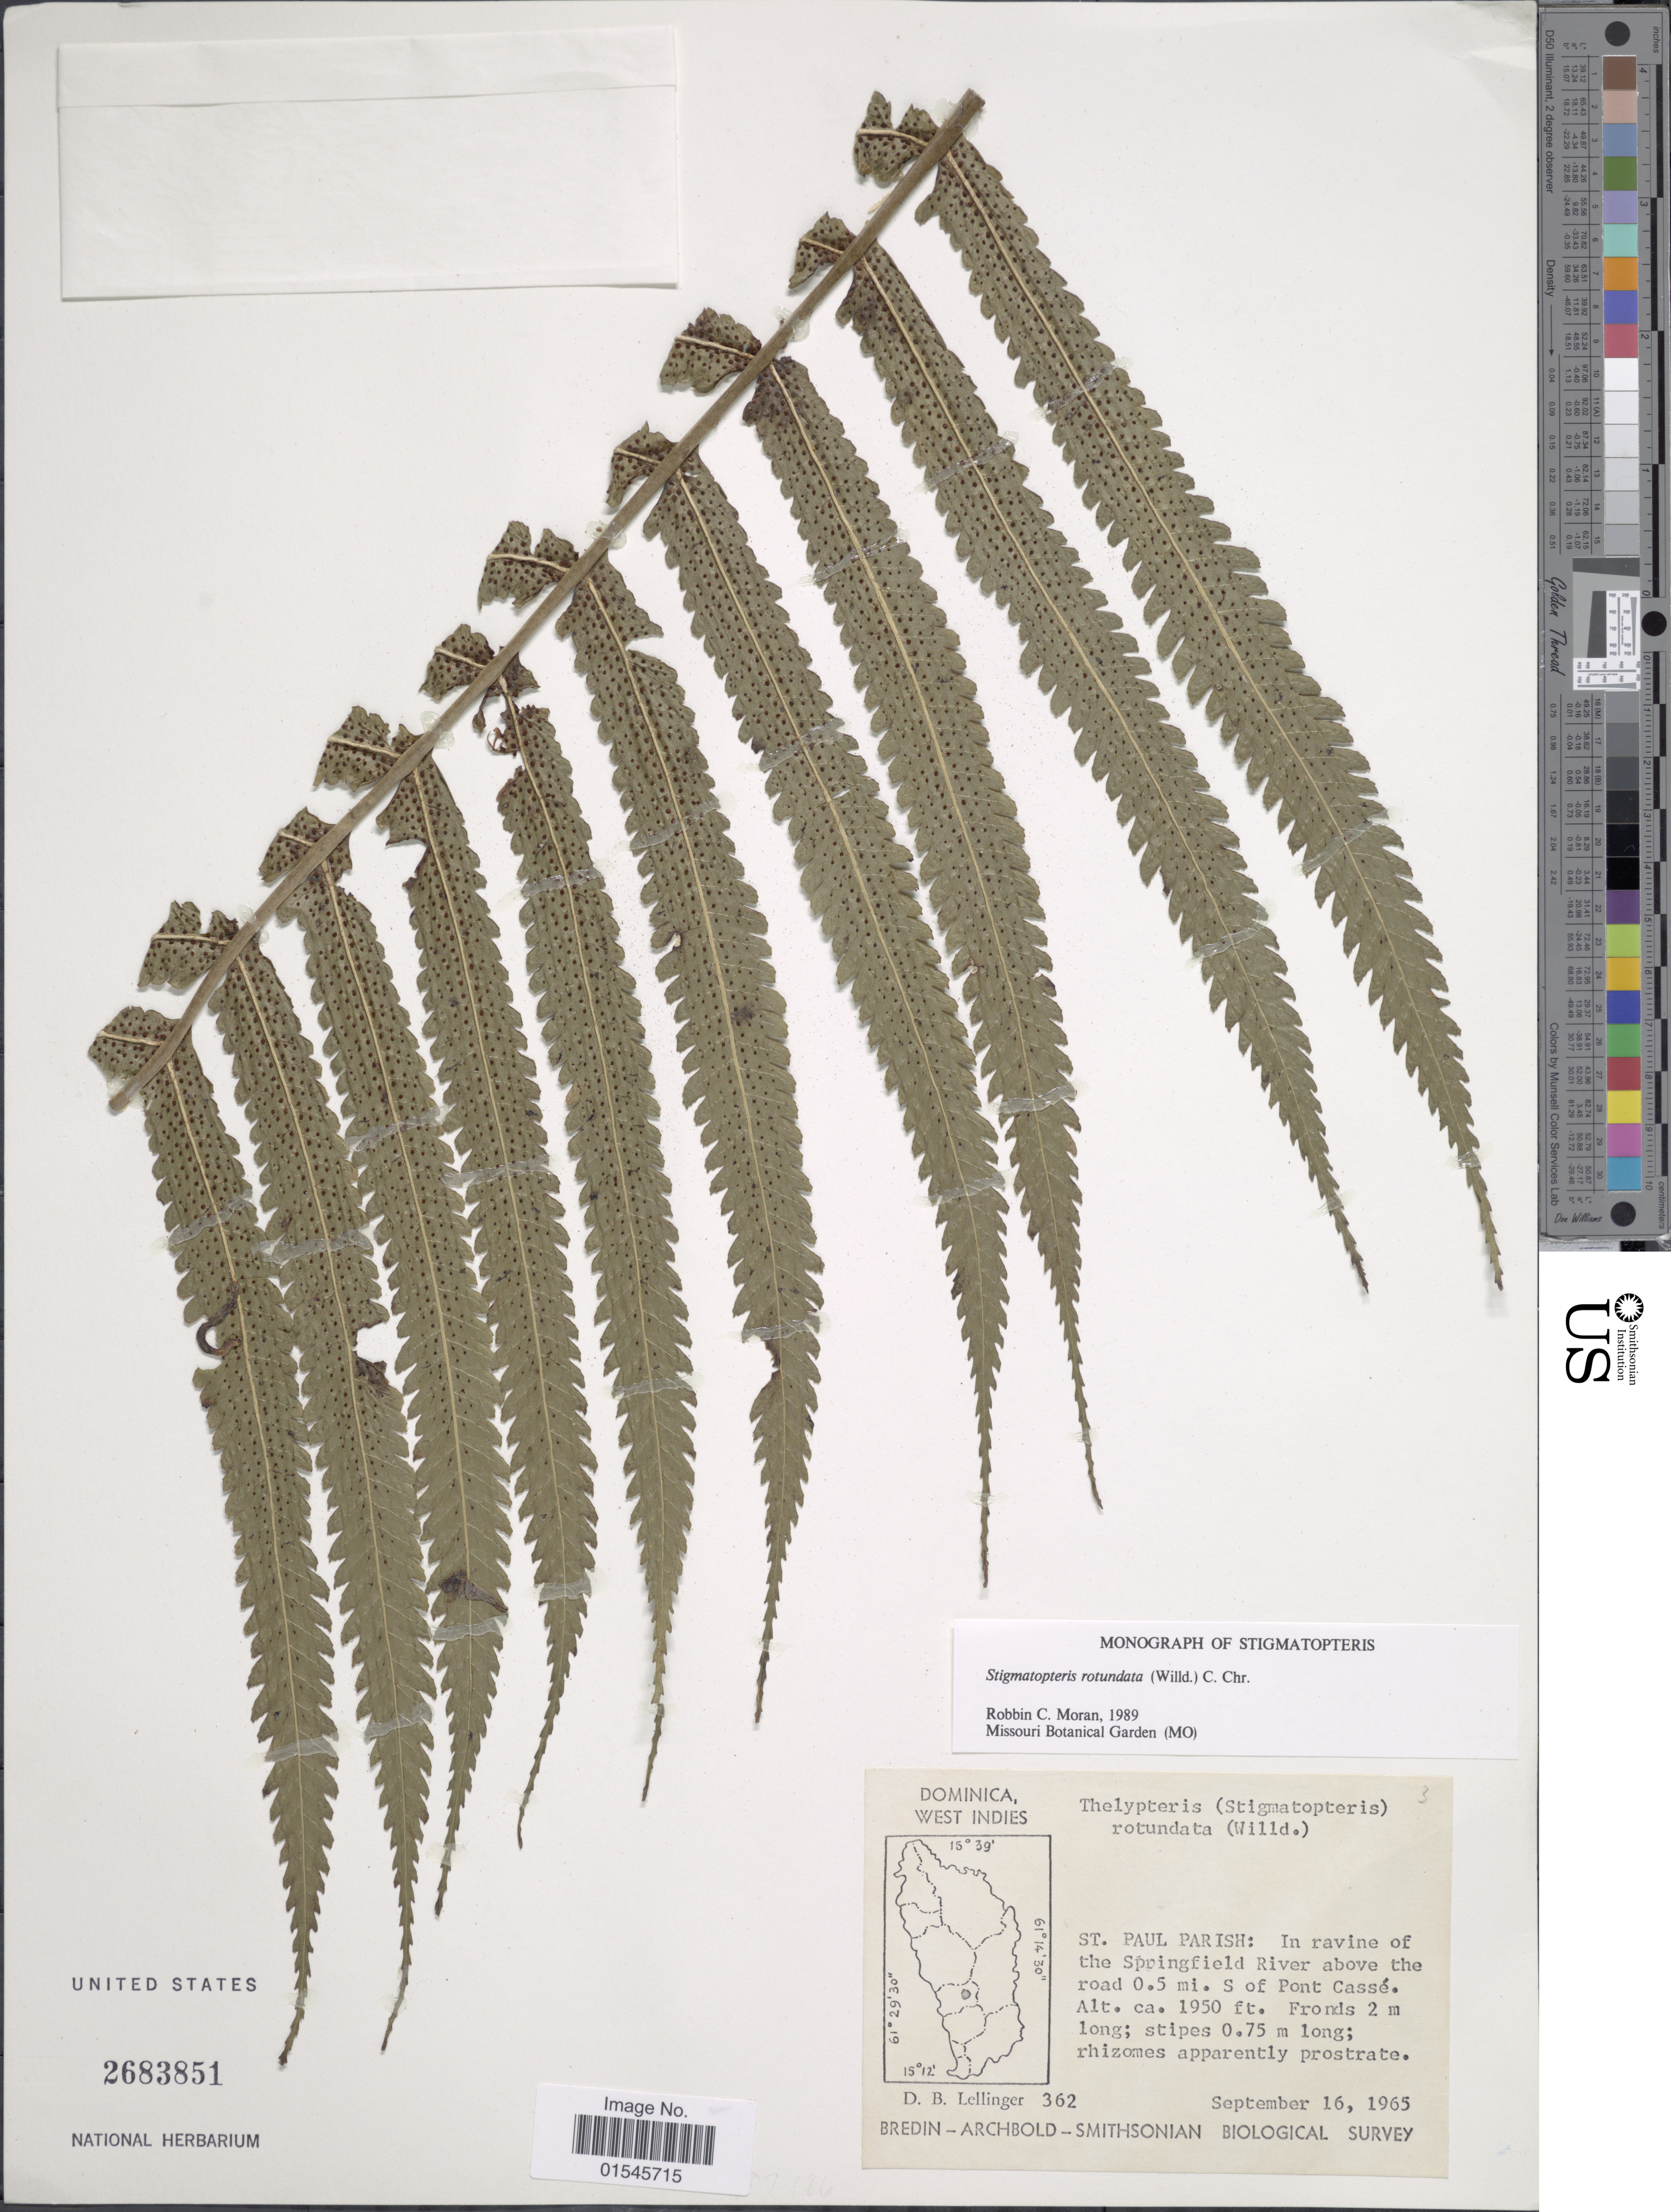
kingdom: Plantae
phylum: Tracheophyta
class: Polypodiopsida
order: Polypodiales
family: Dryopteridaceae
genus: Stigmatopteris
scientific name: Stigmatopteris rotundata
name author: (Willd.) C. Chr.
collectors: D. B. Lellinger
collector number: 362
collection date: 1965-09-16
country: Dominica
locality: St Paul Parish: In ravine of the Springfield River above the road 0.5 mi. S of Pont Cassé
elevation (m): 594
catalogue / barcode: US 2683851